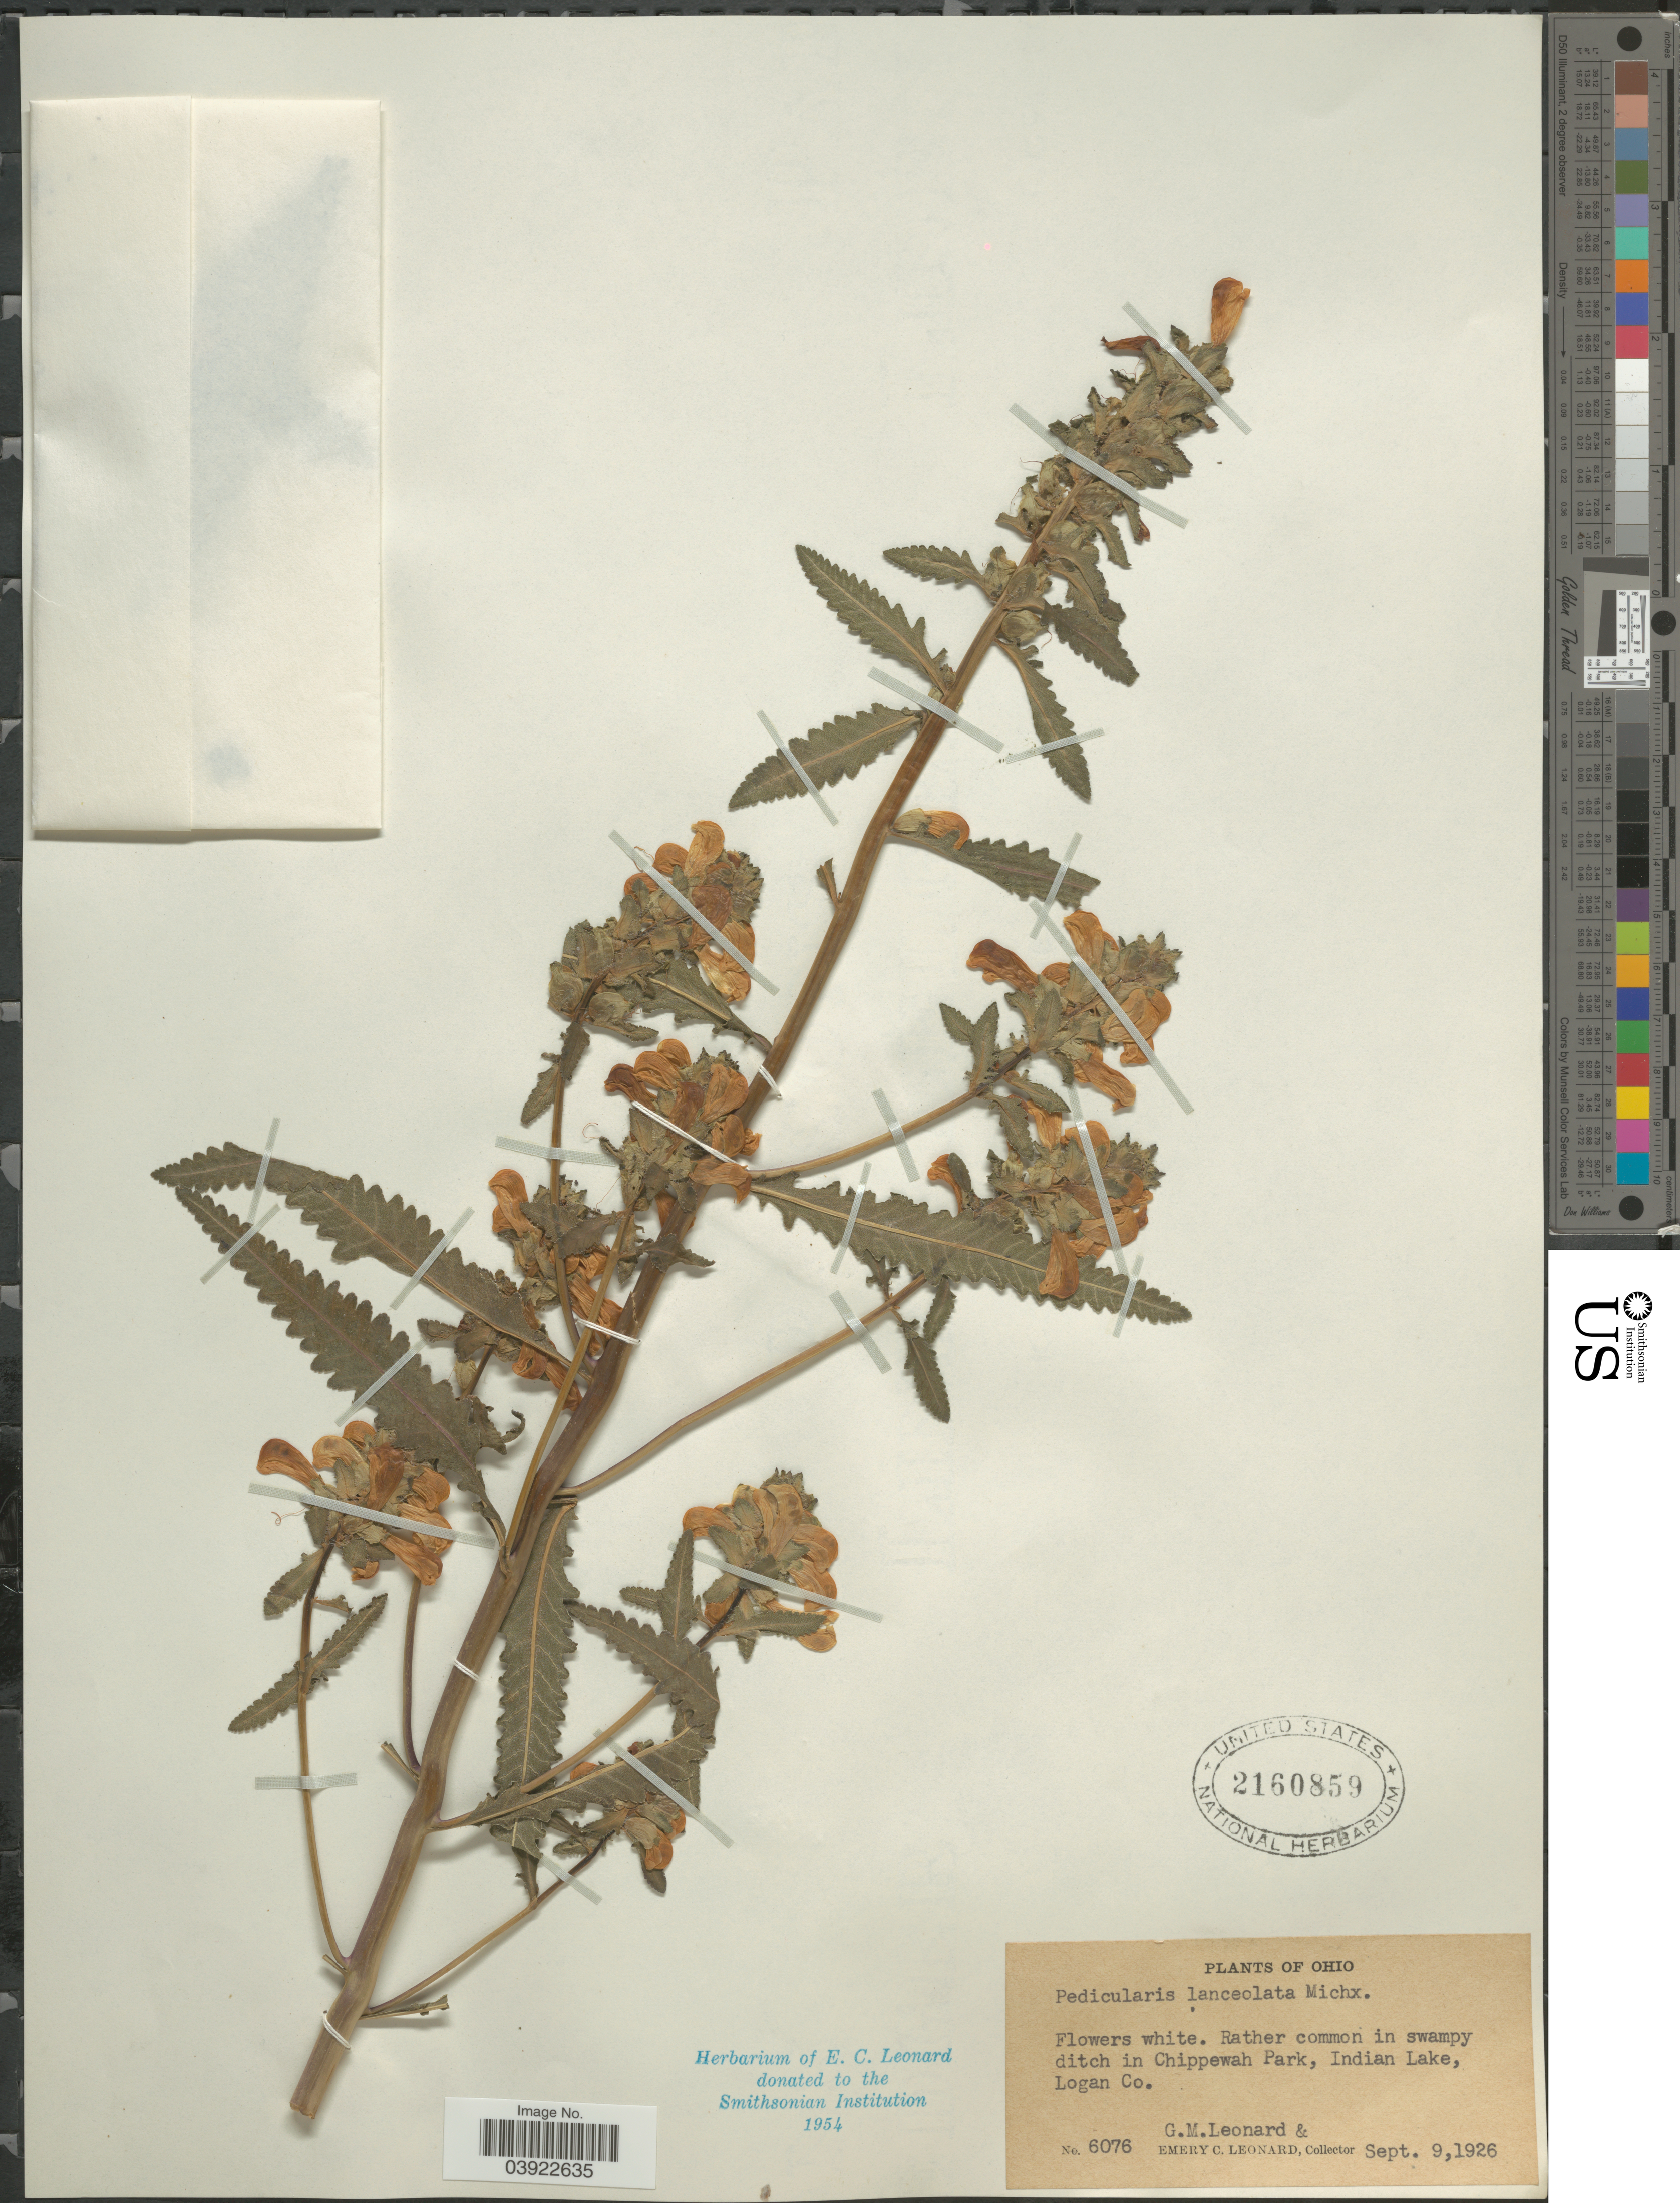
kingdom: Plantae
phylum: Tracheophyta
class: Magnoliopsida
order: Lamiales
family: Orobanchaceae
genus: Pedicularis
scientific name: Pedicularis lanceolata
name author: Michx.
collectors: G. M. Leonard & E. C. Leonard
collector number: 6076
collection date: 1926-09-09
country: United States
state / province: Ohio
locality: In swampy ditch in Chippewah Park, Indian Lake, Logan Co.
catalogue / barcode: US 2160859